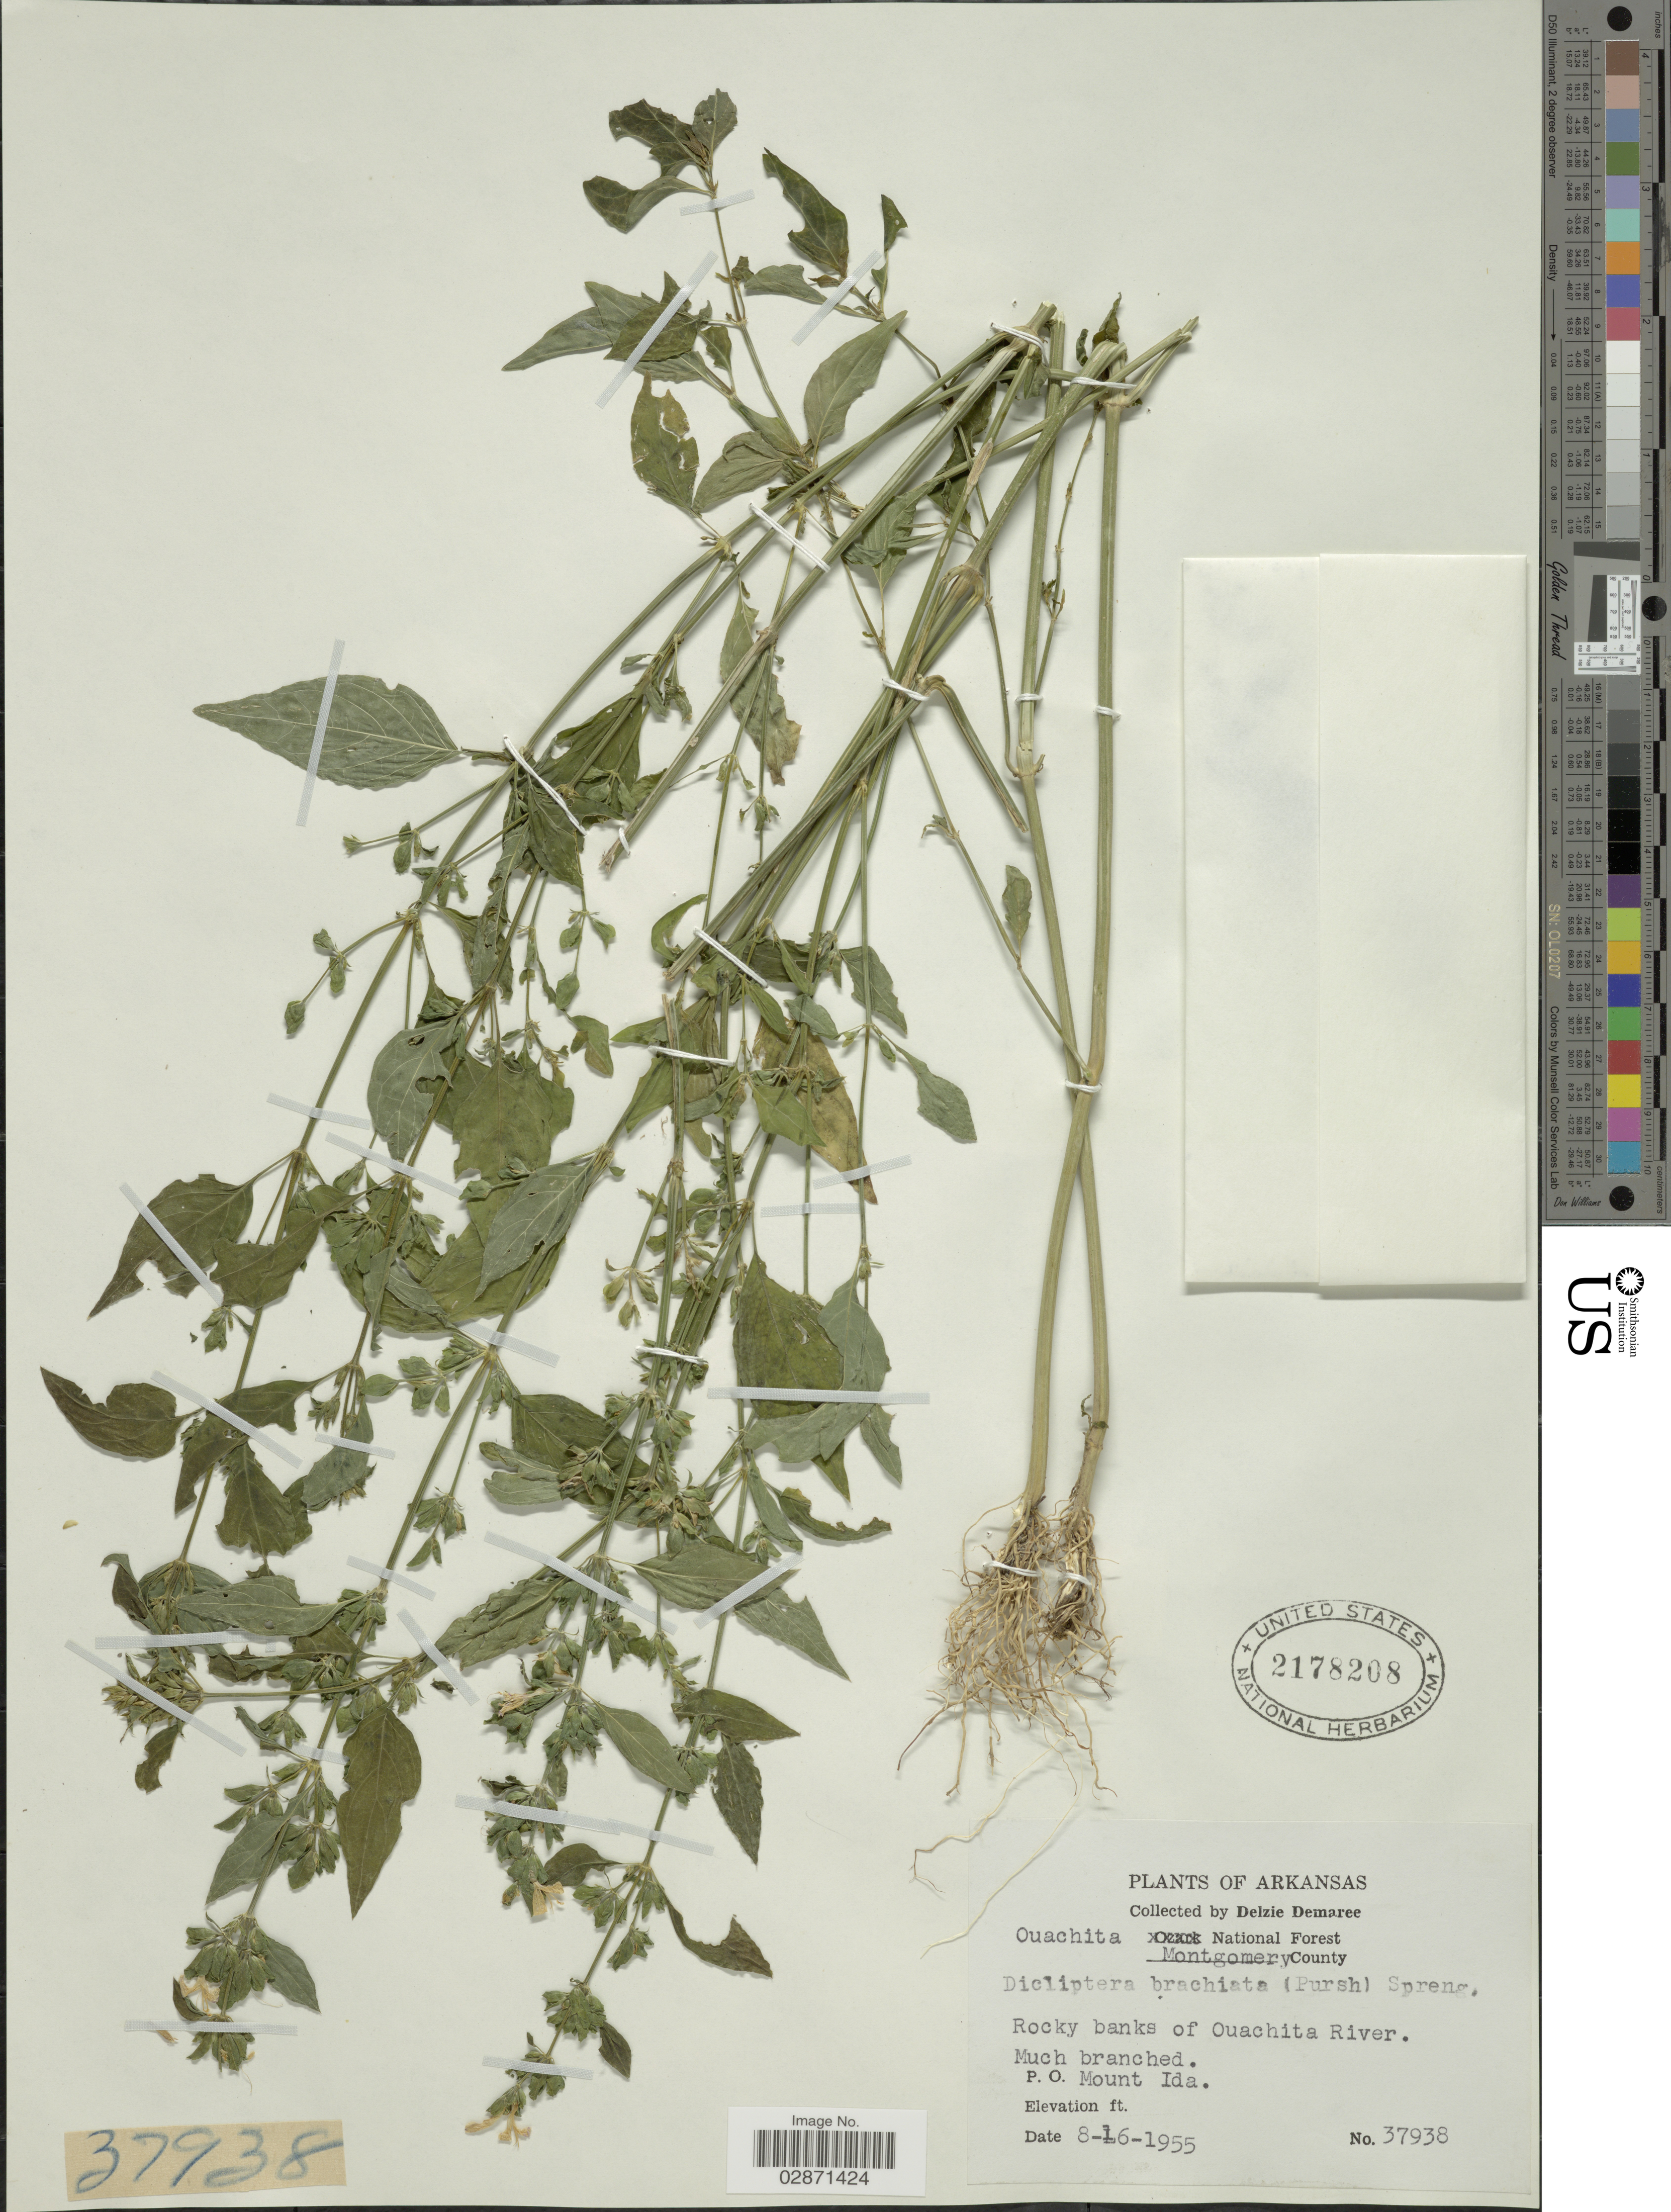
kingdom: Plantae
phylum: Tracheophyta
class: Magnoliopsida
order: Lamiales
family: Acanthaceae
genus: Dicliptera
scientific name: Dicliptera brachiata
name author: (Pursh) Spreng.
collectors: D. Demaree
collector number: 37938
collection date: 1955-08-16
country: United States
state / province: Arkansas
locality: Rocky banks of Ouachita River. P.O. Mount Ida.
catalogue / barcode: US 2178208